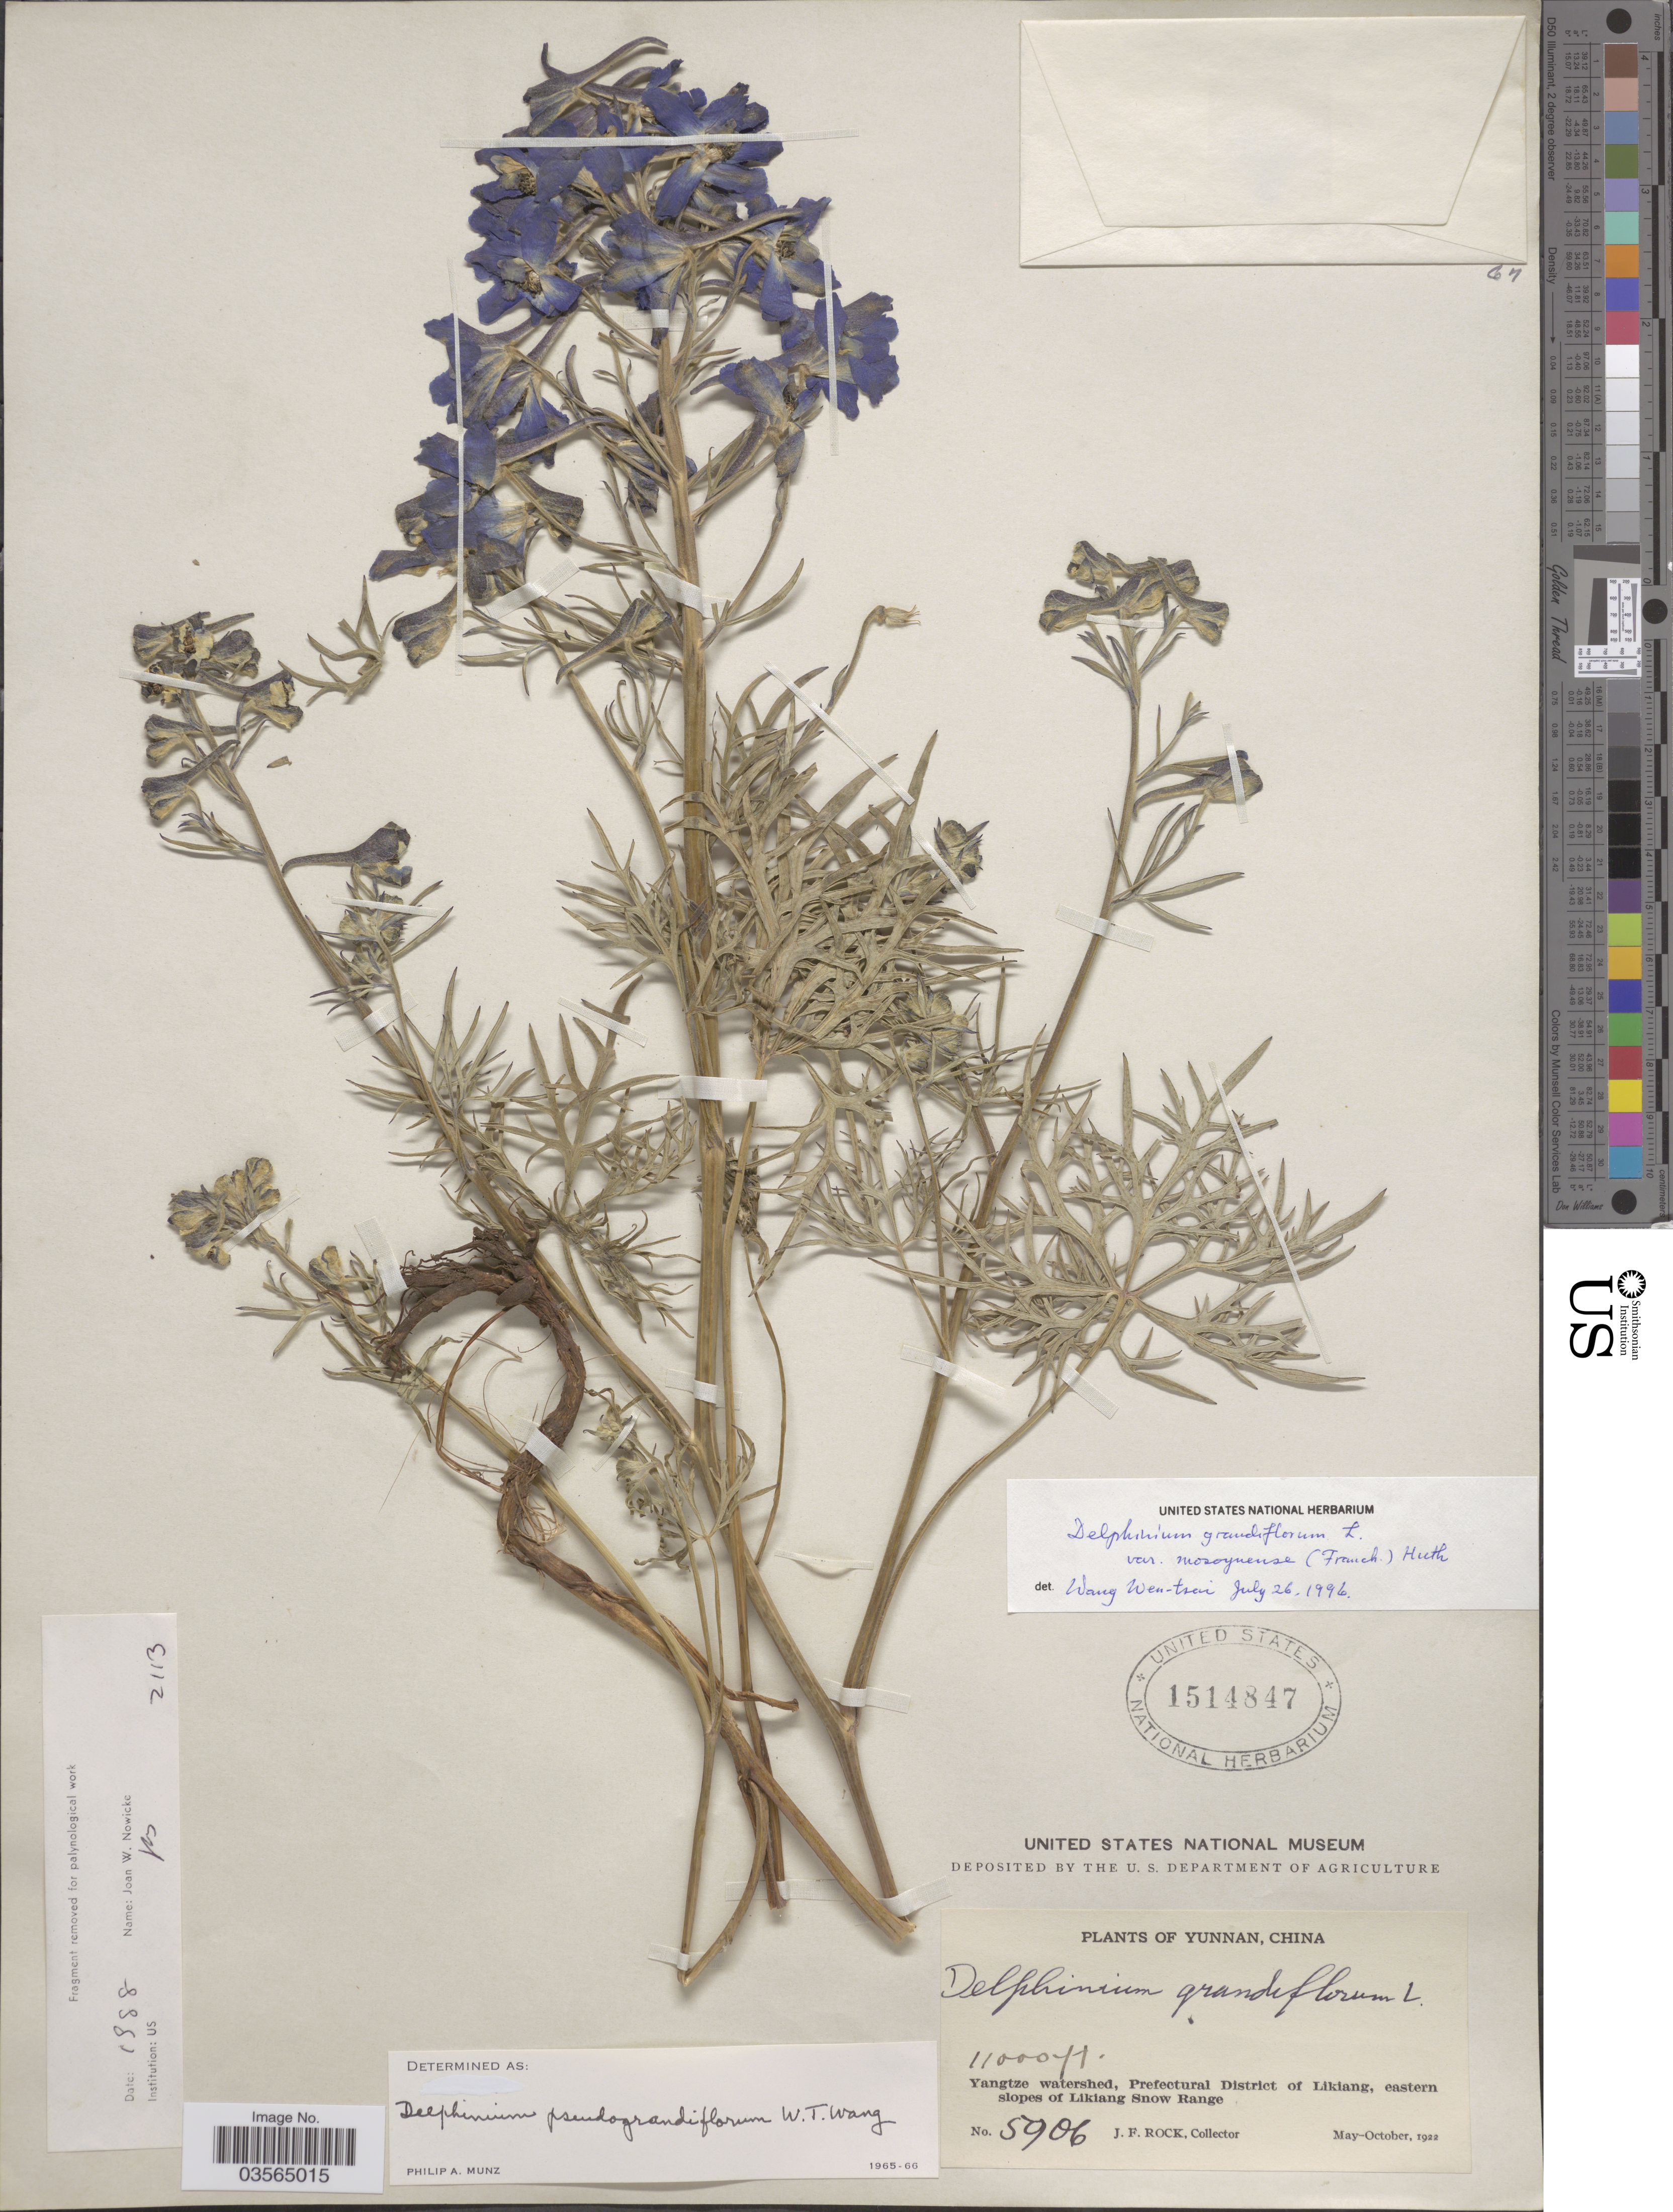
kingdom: Plantae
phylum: Tracheophyta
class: Magnoliopsida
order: Ranunculales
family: Ranunculaceae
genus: Delphinium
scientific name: Delphinium grandiflorum var. mosoynense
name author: (Franch.) Huth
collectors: J. Rock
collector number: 5906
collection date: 1922-05/1922-10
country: China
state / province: Yunnan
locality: Yangtze watershed, Prefectural District of Likiang, eastern slopes of Likiang Snow Range.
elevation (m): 3353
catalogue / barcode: US 1514847